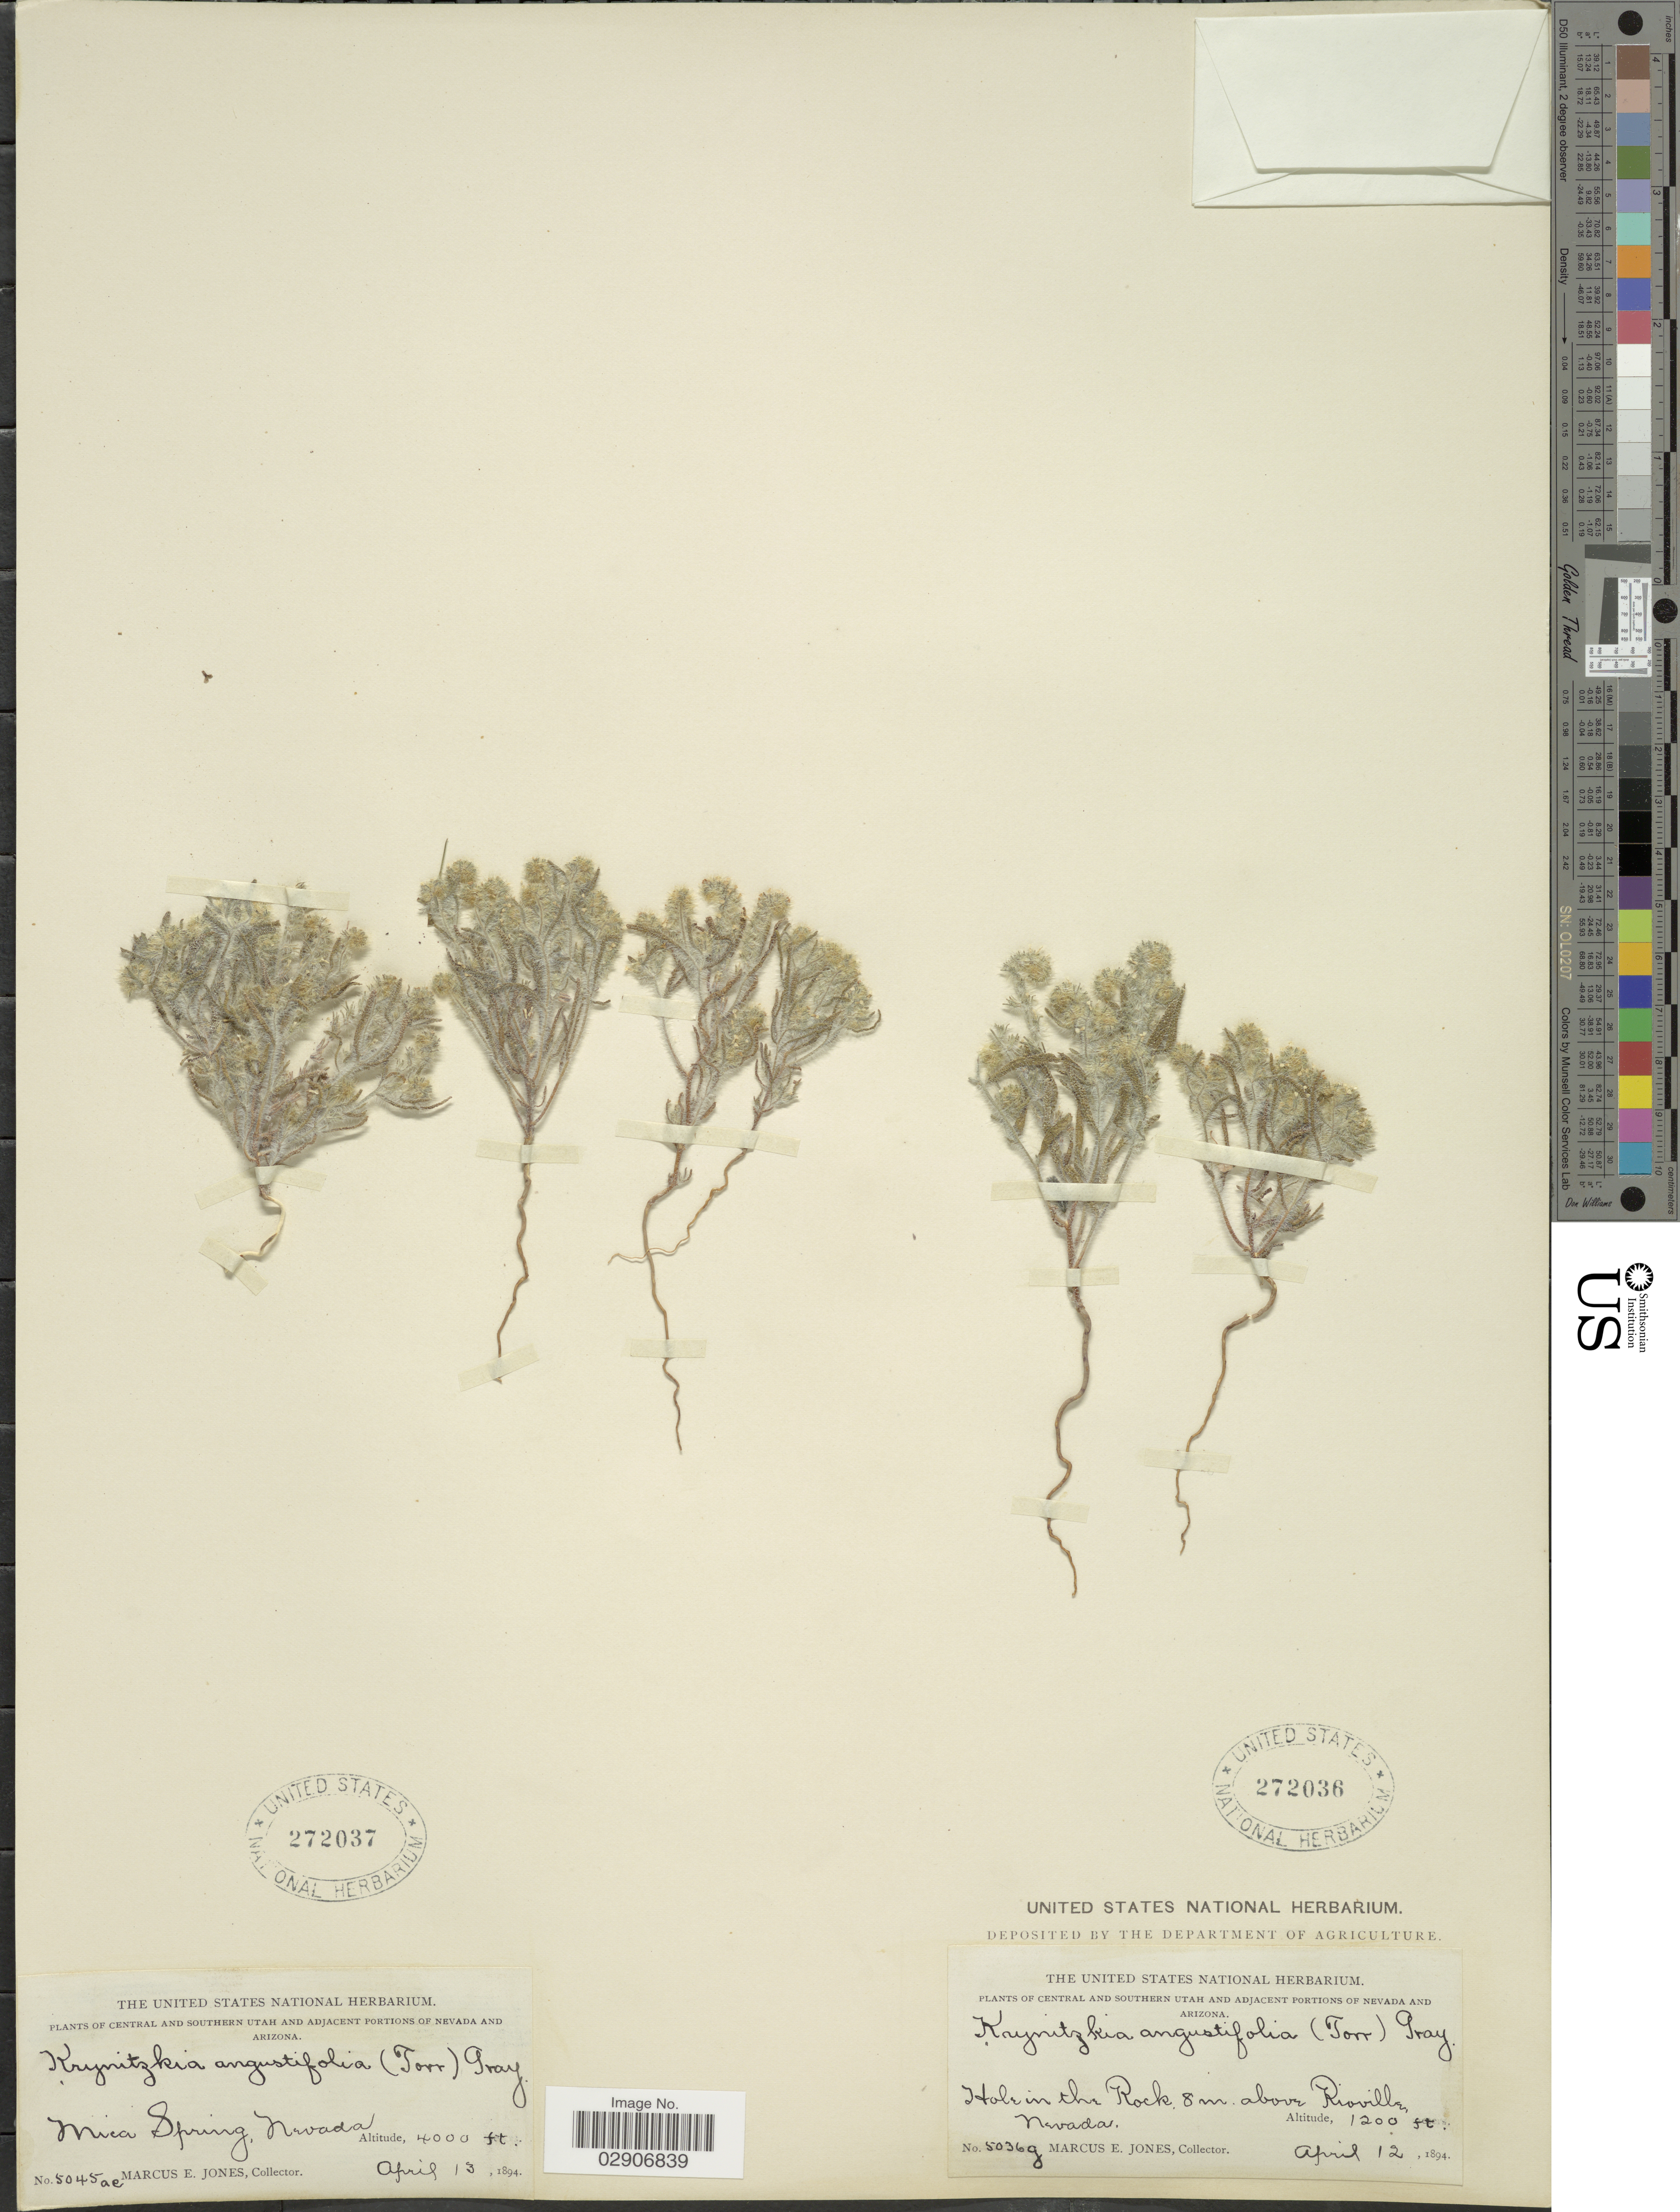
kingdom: Plantae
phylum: Tracheophyta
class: Magnoliopsida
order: Boraginales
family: Boraginaceae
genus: Cryptantha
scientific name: Cryptantha angustifolia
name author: (Torr.) Greene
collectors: M. E. Jones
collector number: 5045ae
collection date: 1894-04-13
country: United States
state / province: Nevada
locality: Mica Spring.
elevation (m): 1219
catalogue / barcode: US 272037